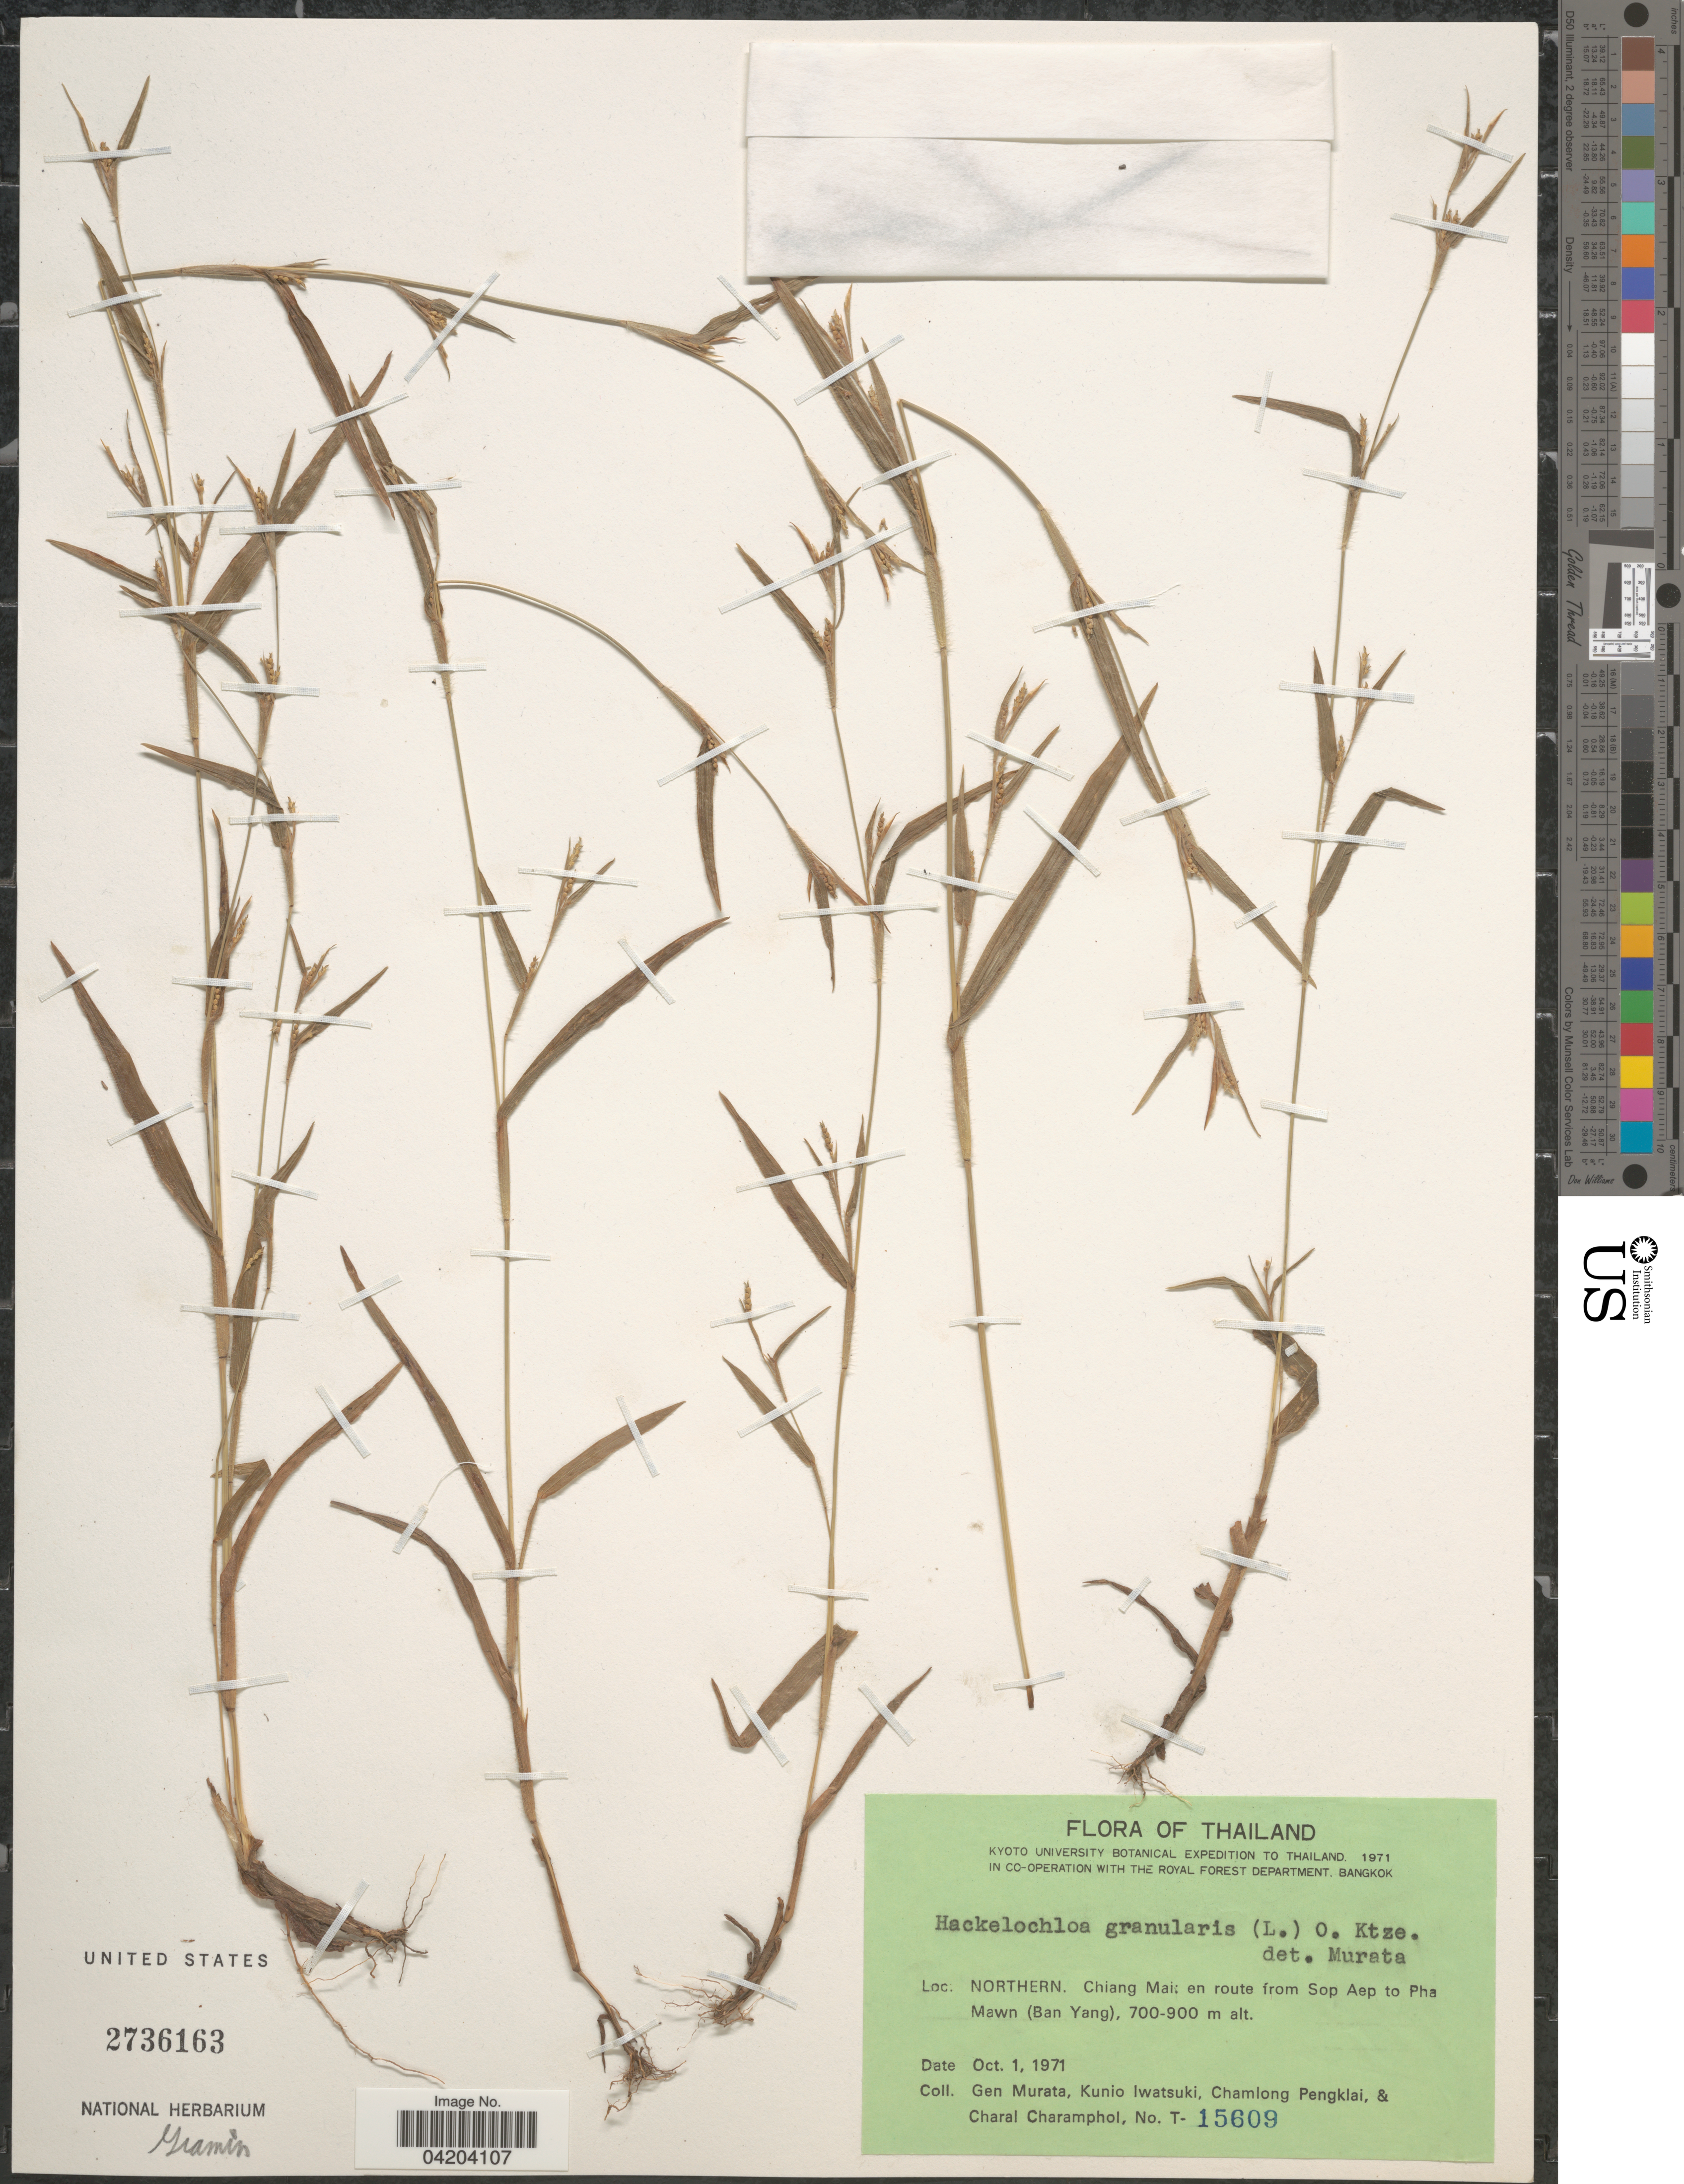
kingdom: Plantae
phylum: Tracheophyta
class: Liliopsida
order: Poales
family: Poaceae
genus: Mnesithea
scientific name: Mnesithea granularis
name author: (L.) de Koning & Sosef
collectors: G. Murata, K. Iwatsuki, C. Pengklai & C. Charamphol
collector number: T-15609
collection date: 1971-10-01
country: Thailand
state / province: Chiang Mai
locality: Kyoto University Botanical Expedition to Thailand. 1971. Northern. Chiang Mak en route from Sop Aep to Pha Mawn (Ban Yang).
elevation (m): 700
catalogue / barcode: US 2736163